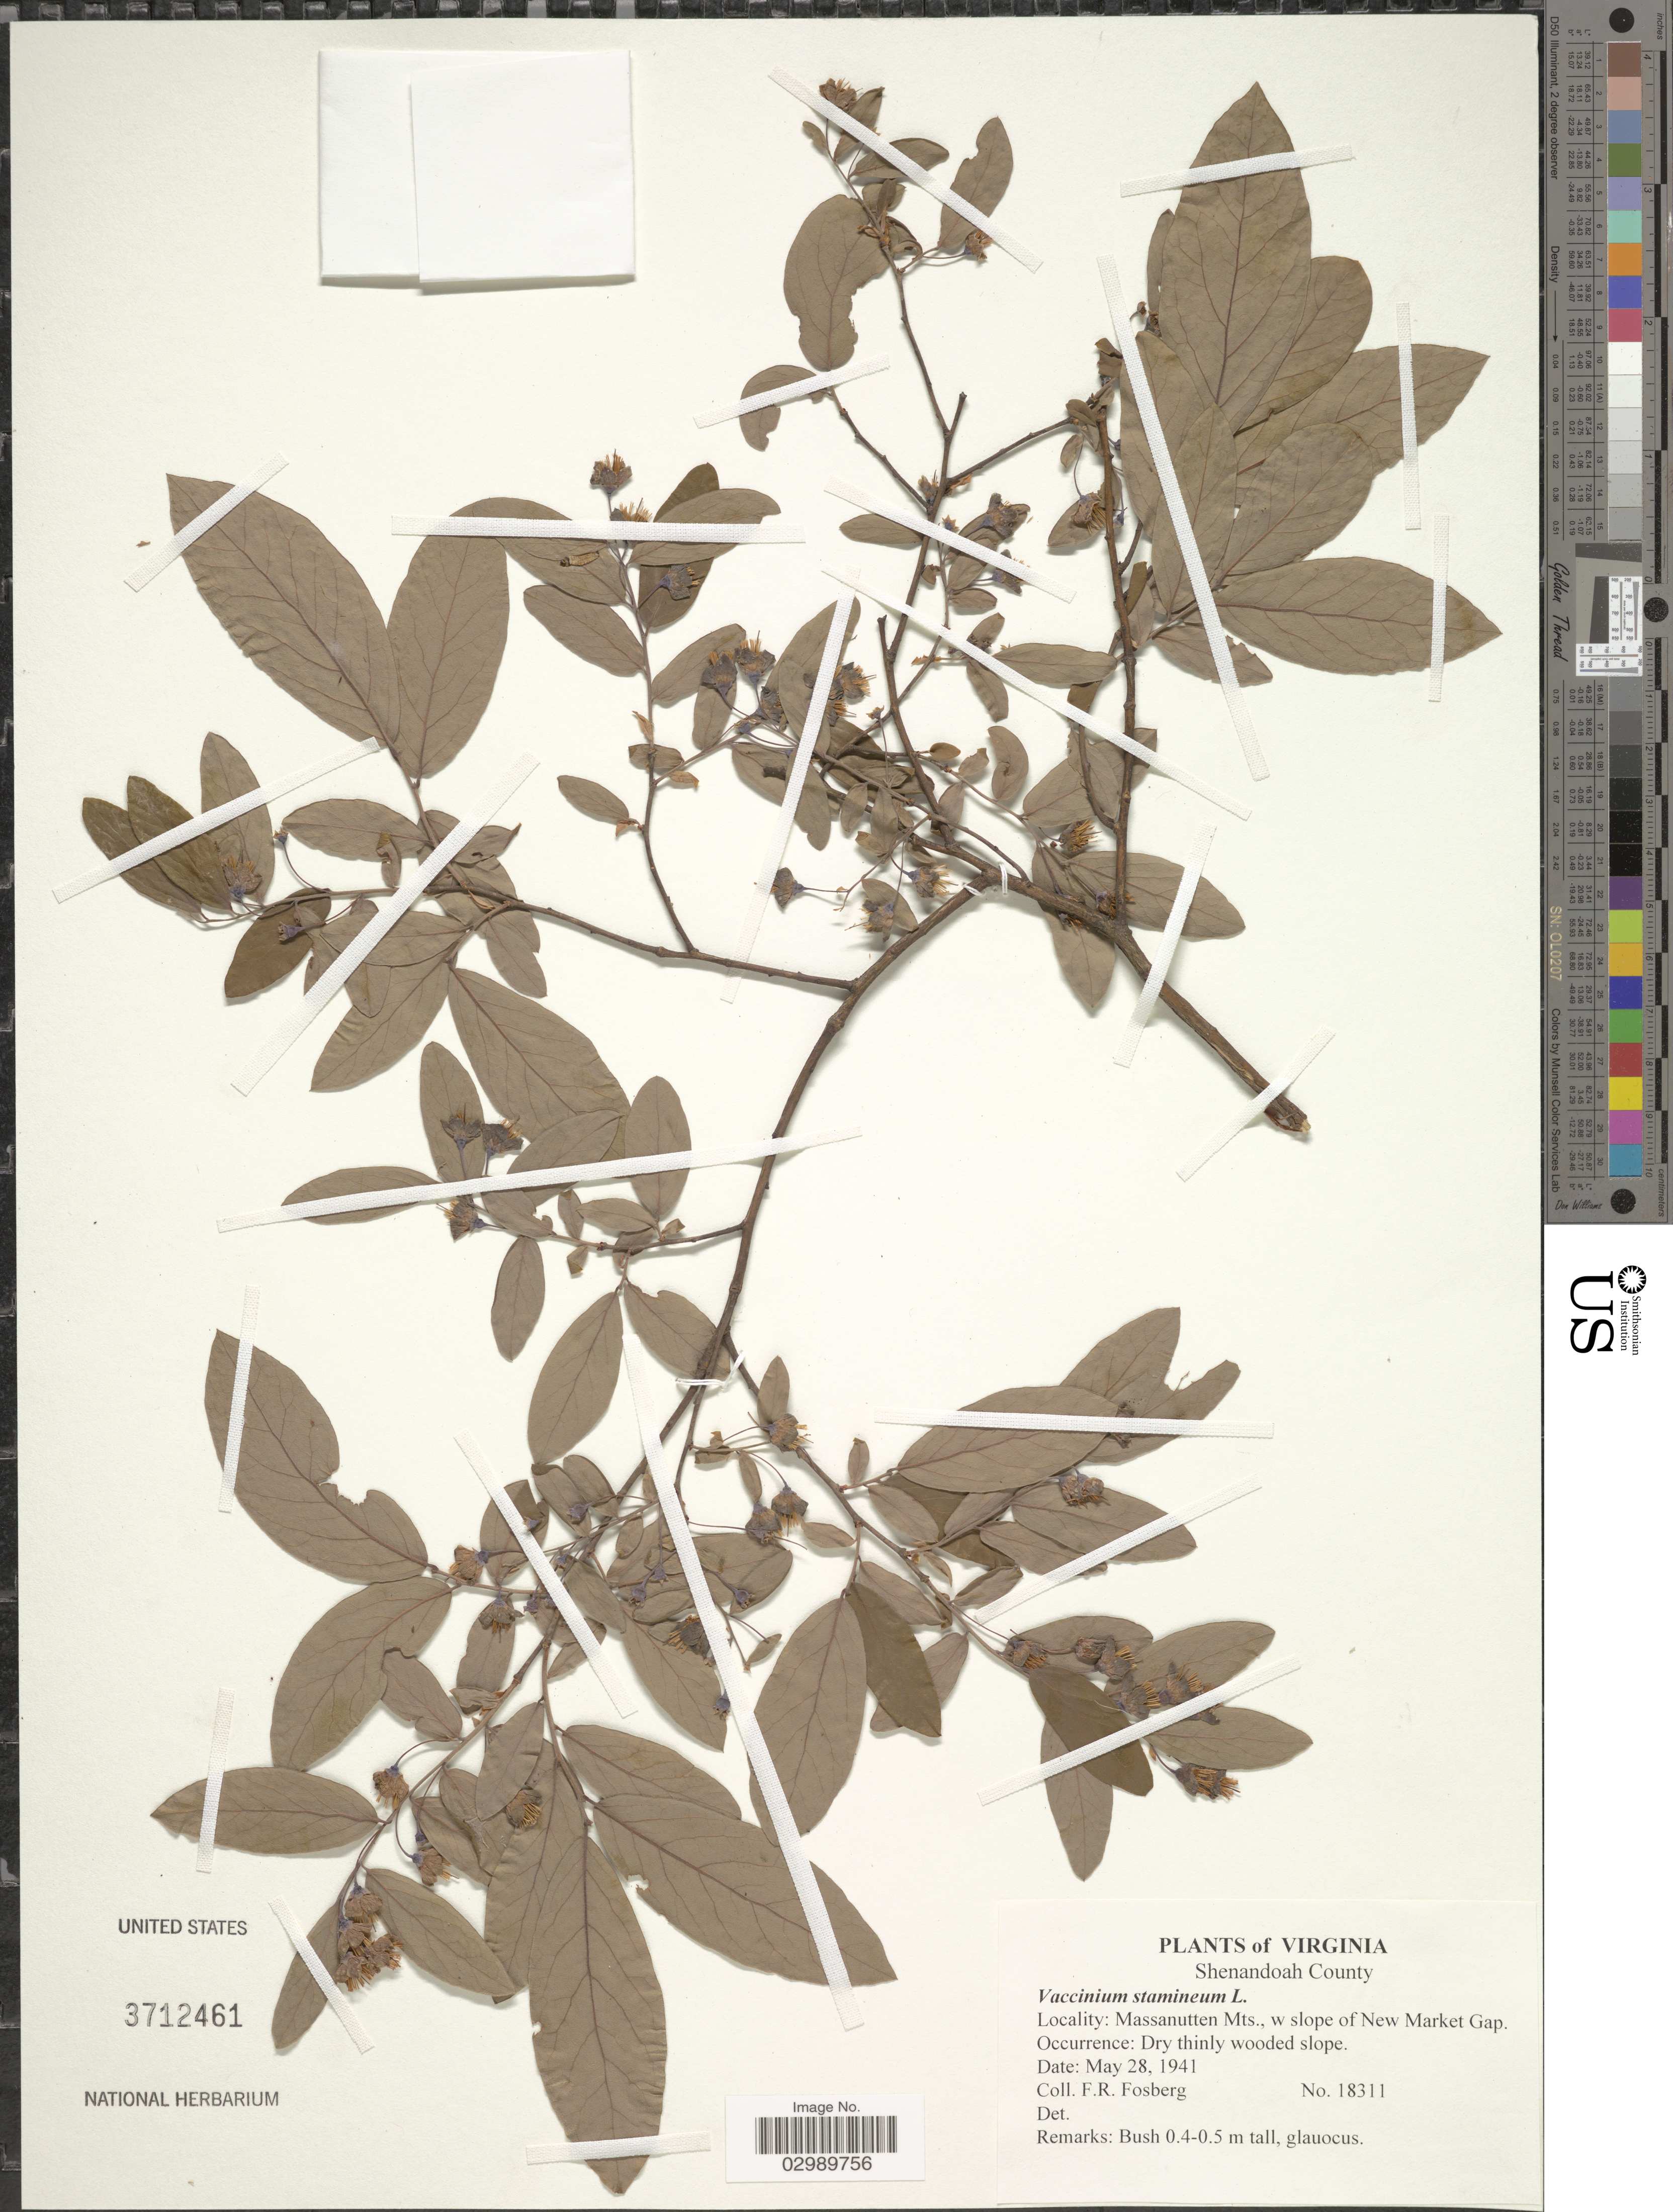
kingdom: Plantae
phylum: Tracheophyta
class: Magnoliopsida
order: Ericales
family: Ericaceae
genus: Vaccinium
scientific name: Vaccinium stamineum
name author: L.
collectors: F. R. Fosberg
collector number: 18311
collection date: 1941-05-28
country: United States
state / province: Virginia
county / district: Shenandoah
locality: Shenandoah County. Massanutten Mts., w slope of New Market Gap.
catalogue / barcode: US 3712461